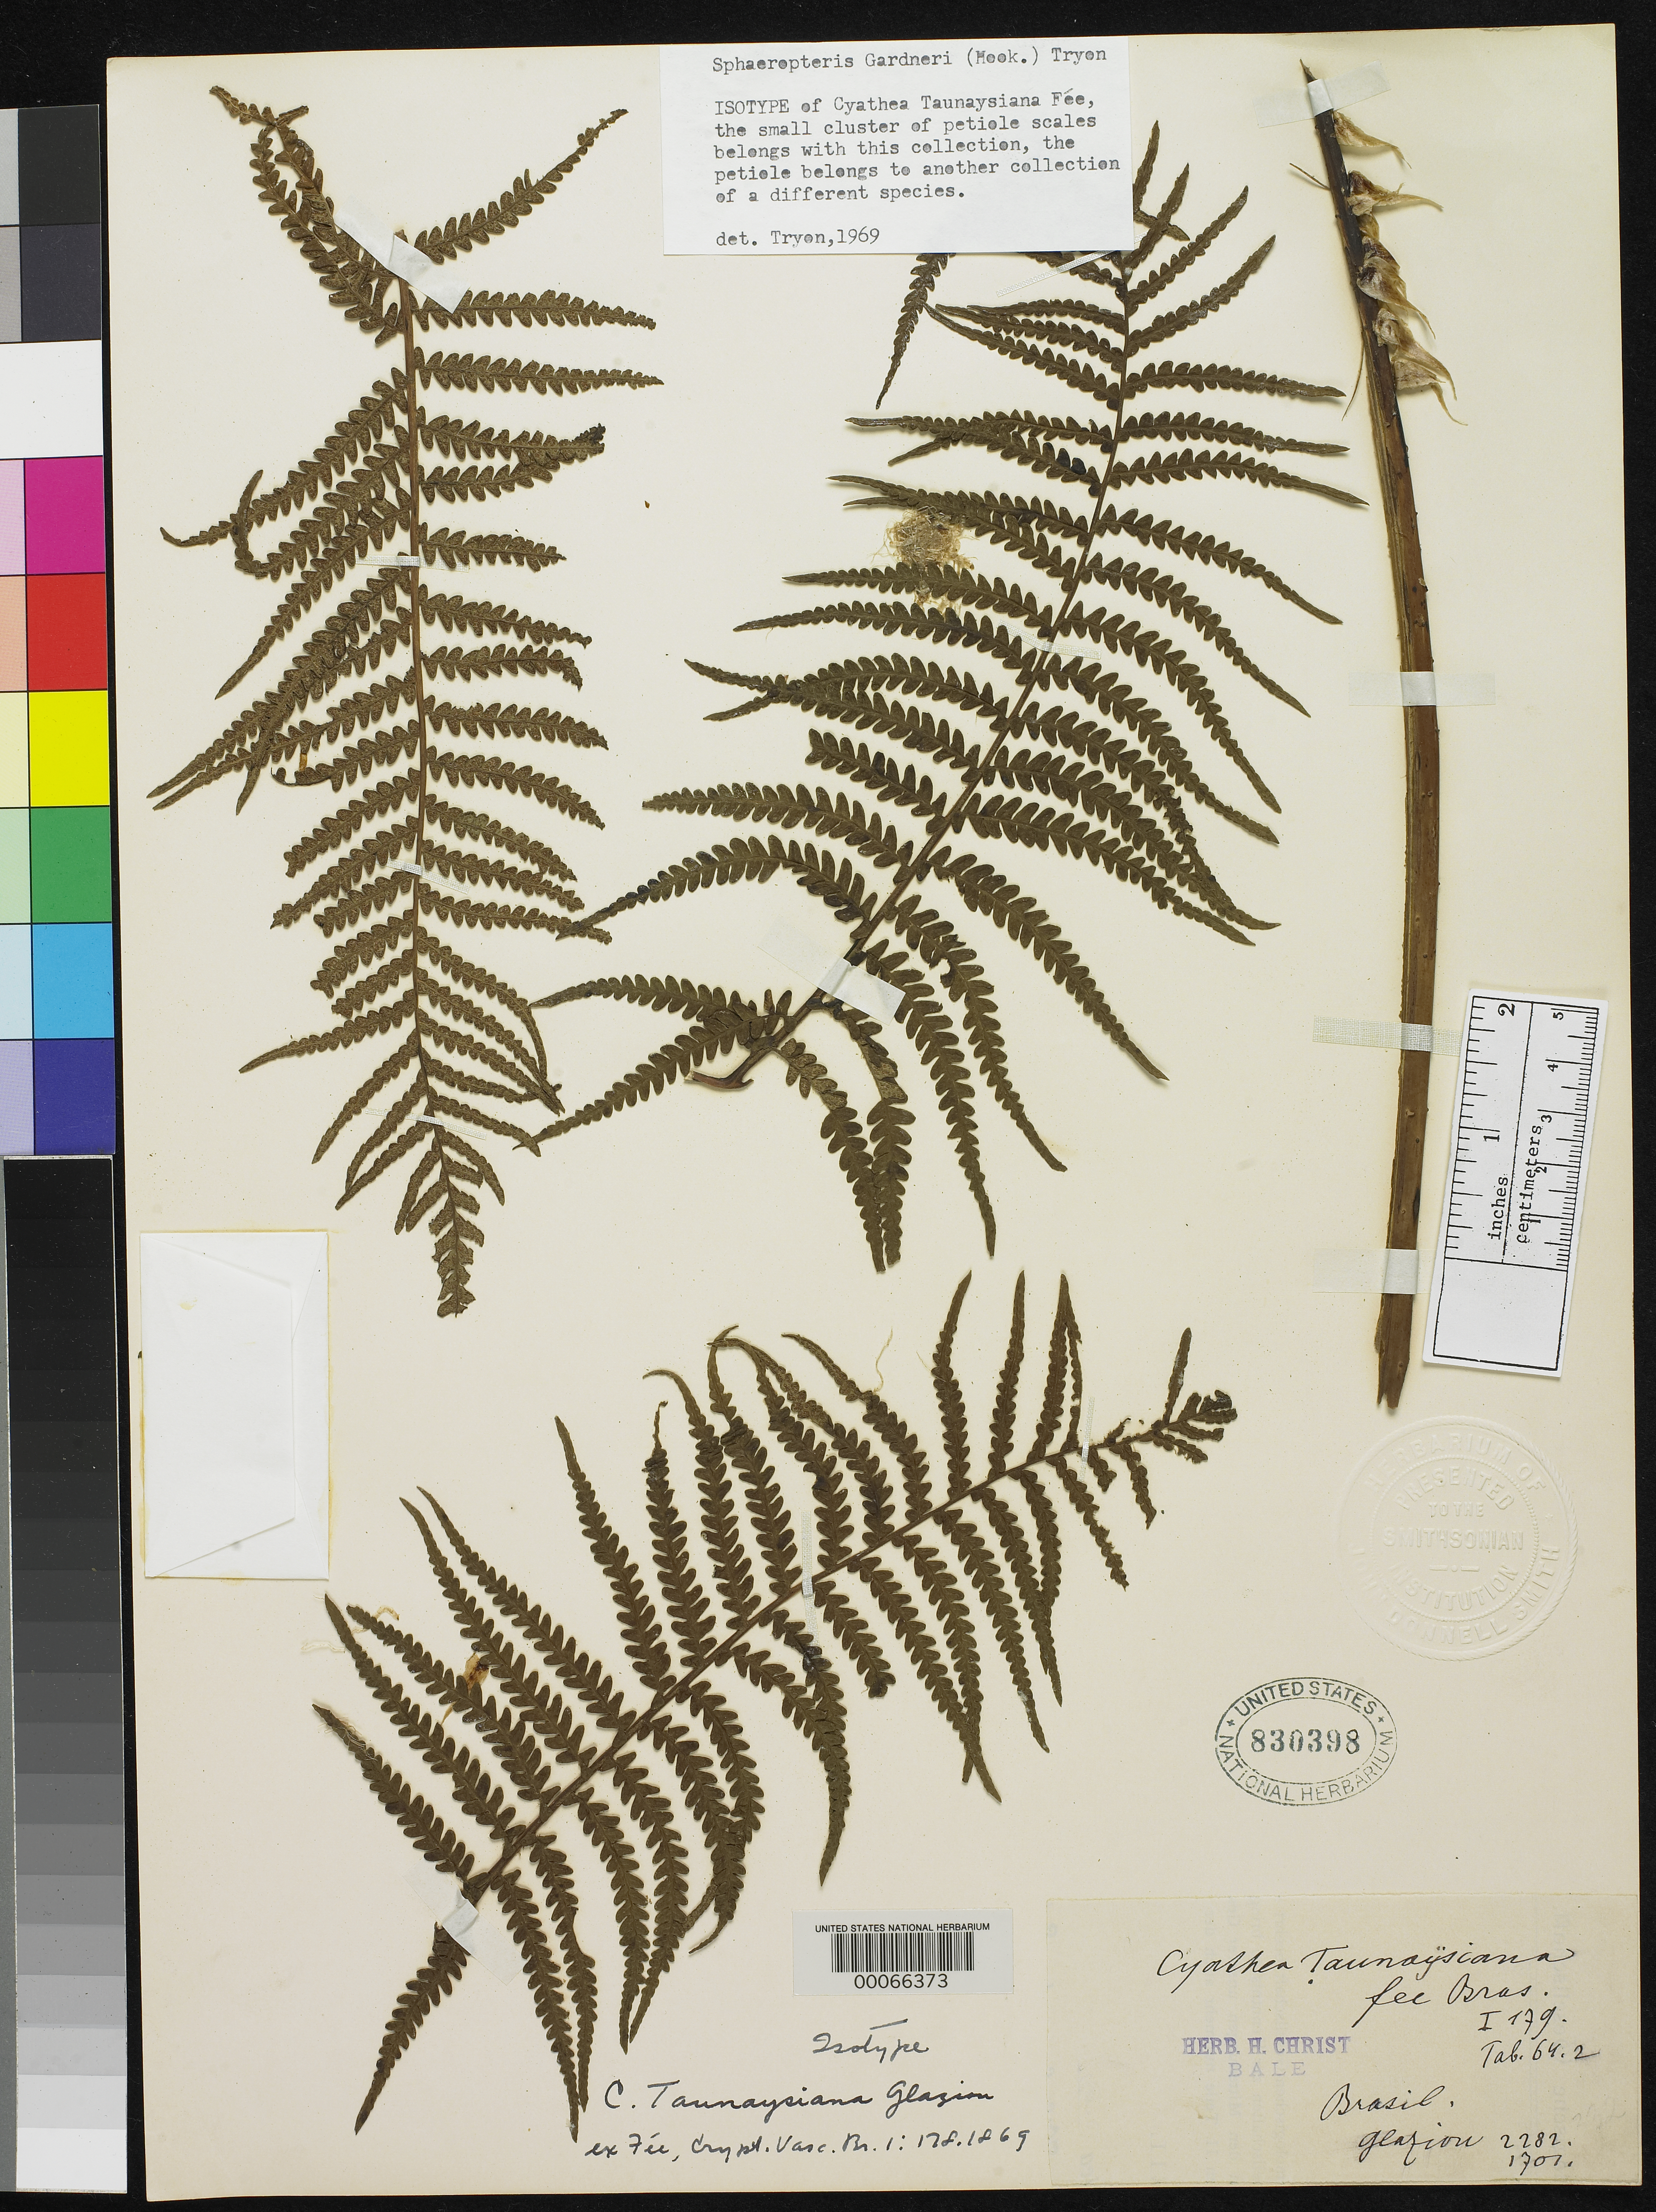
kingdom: Plantae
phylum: Tracheophyta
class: Polypodiopsida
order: Cyatheales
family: Cyatheaceae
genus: Cyathea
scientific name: Cyathea taunaysiana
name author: Glaz. ex Fée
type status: Type Collection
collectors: A. F. M. Glaziou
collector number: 2282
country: Brazil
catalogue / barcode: US 830398